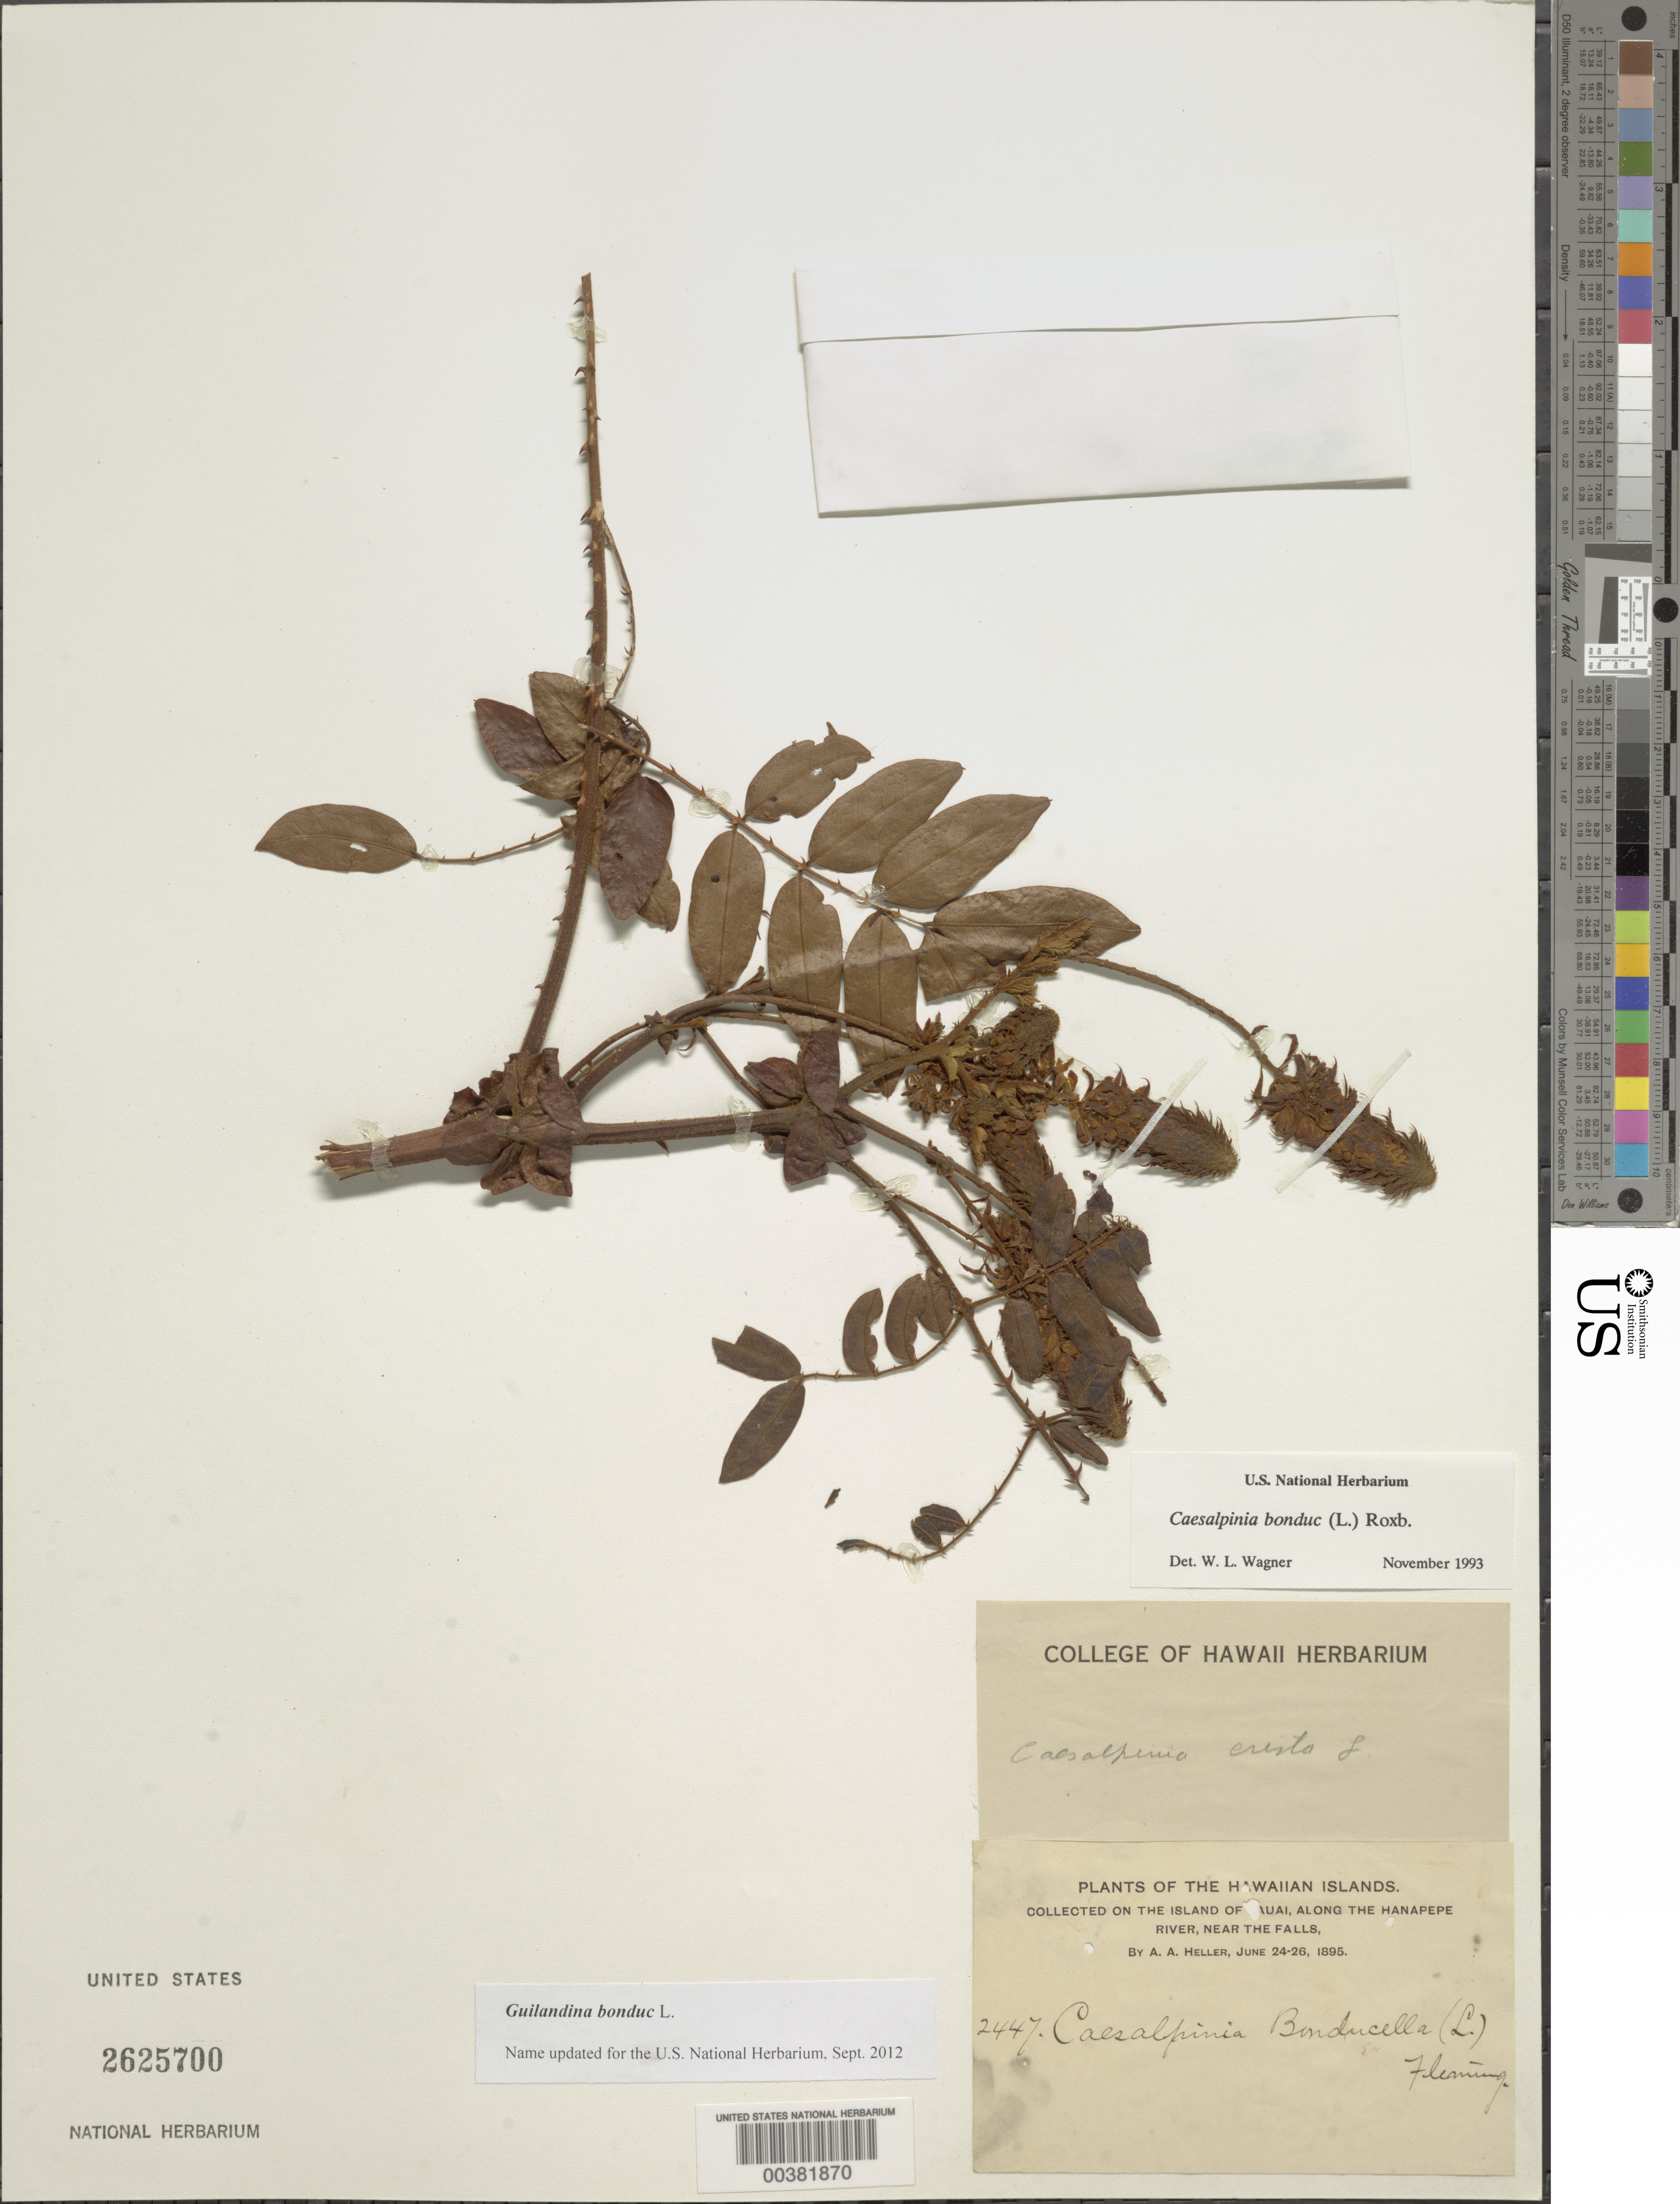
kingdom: Plantae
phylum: Tracheophyta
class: Magnoliopsida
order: Fabales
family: Fabaceae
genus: Guilandina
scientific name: Guilandina bonduc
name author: L.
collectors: A. A. Heller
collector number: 2447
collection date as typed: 24 Jun 1895 to 26 Jun 1895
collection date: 1895-06-24/1895-06-26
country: United States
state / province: Hawaii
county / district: Kauai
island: Kaua'i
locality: Along the hanapepe river, near the falls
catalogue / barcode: US 2625700